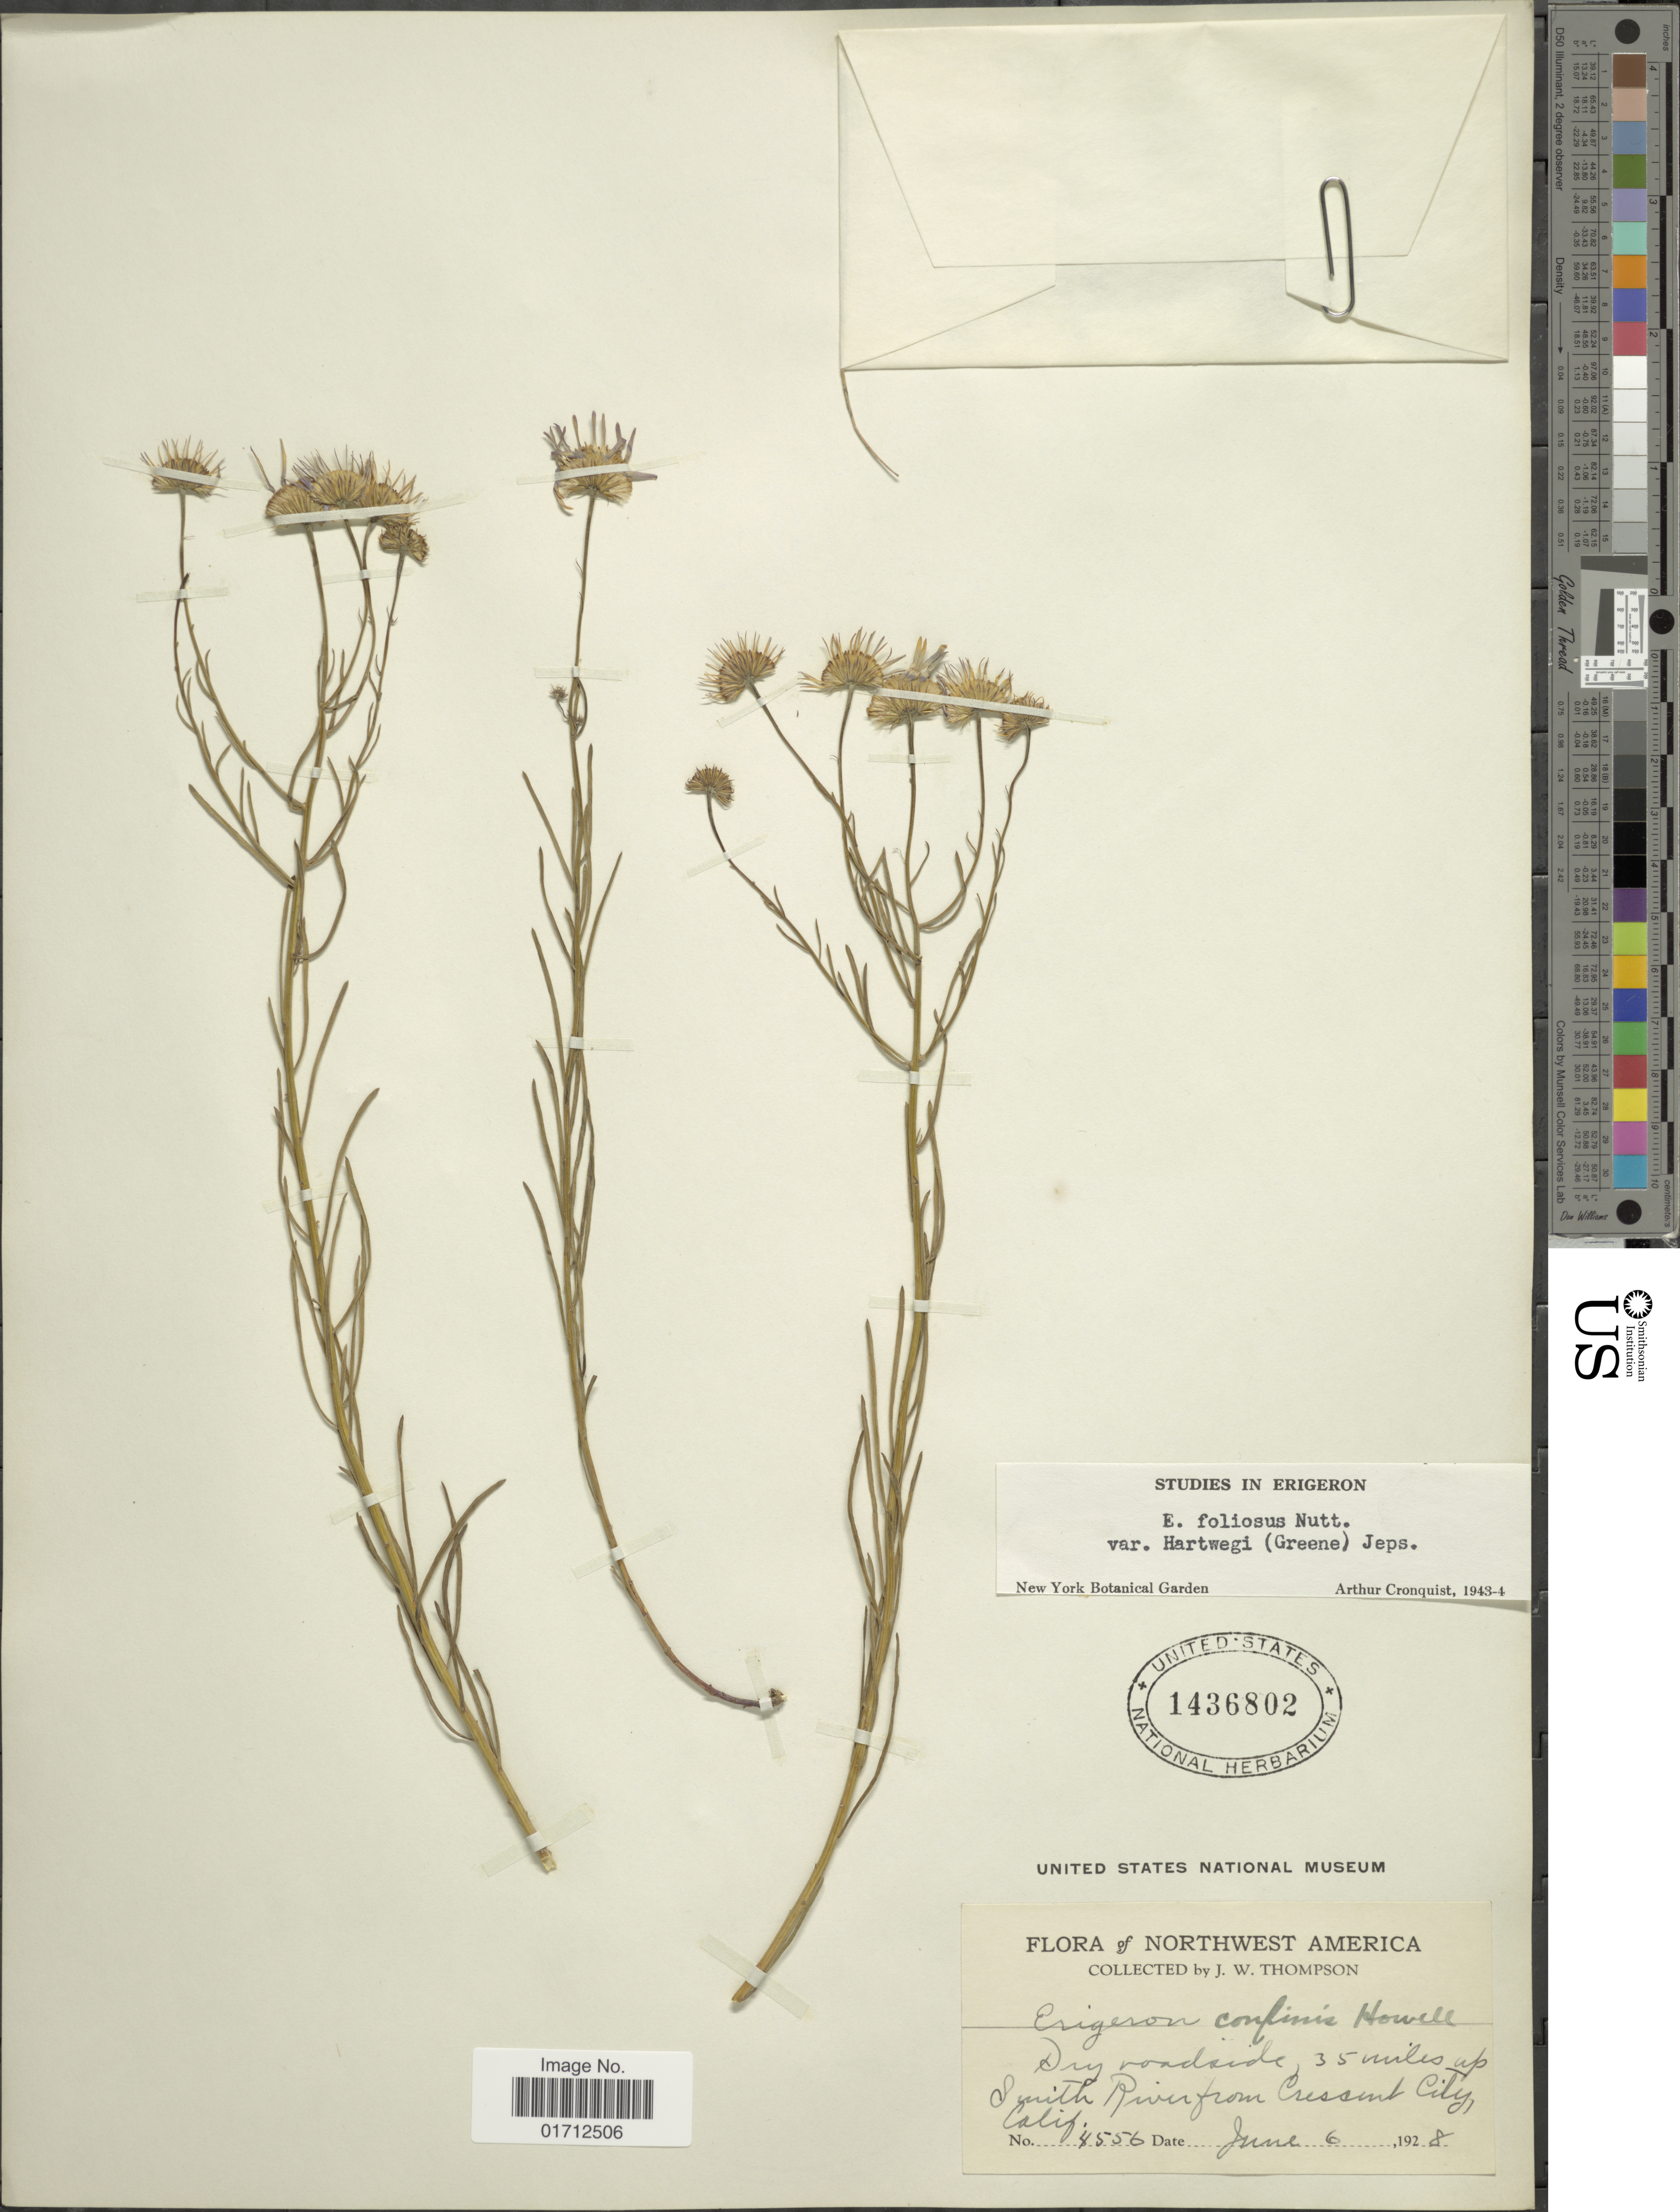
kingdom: Plantae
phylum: Tracheophyta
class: Magnoliopsida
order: Asterales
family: Asteraceae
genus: Erigeron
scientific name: Erigeron foliosus var. hartwegii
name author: (Greene) Jeps.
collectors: J. W. Thompson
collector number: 4556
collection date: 1928-07-06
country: United States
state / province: California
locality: Northwest America, 35 miles up Smith River from Cressent City.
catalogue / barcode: US 1436802